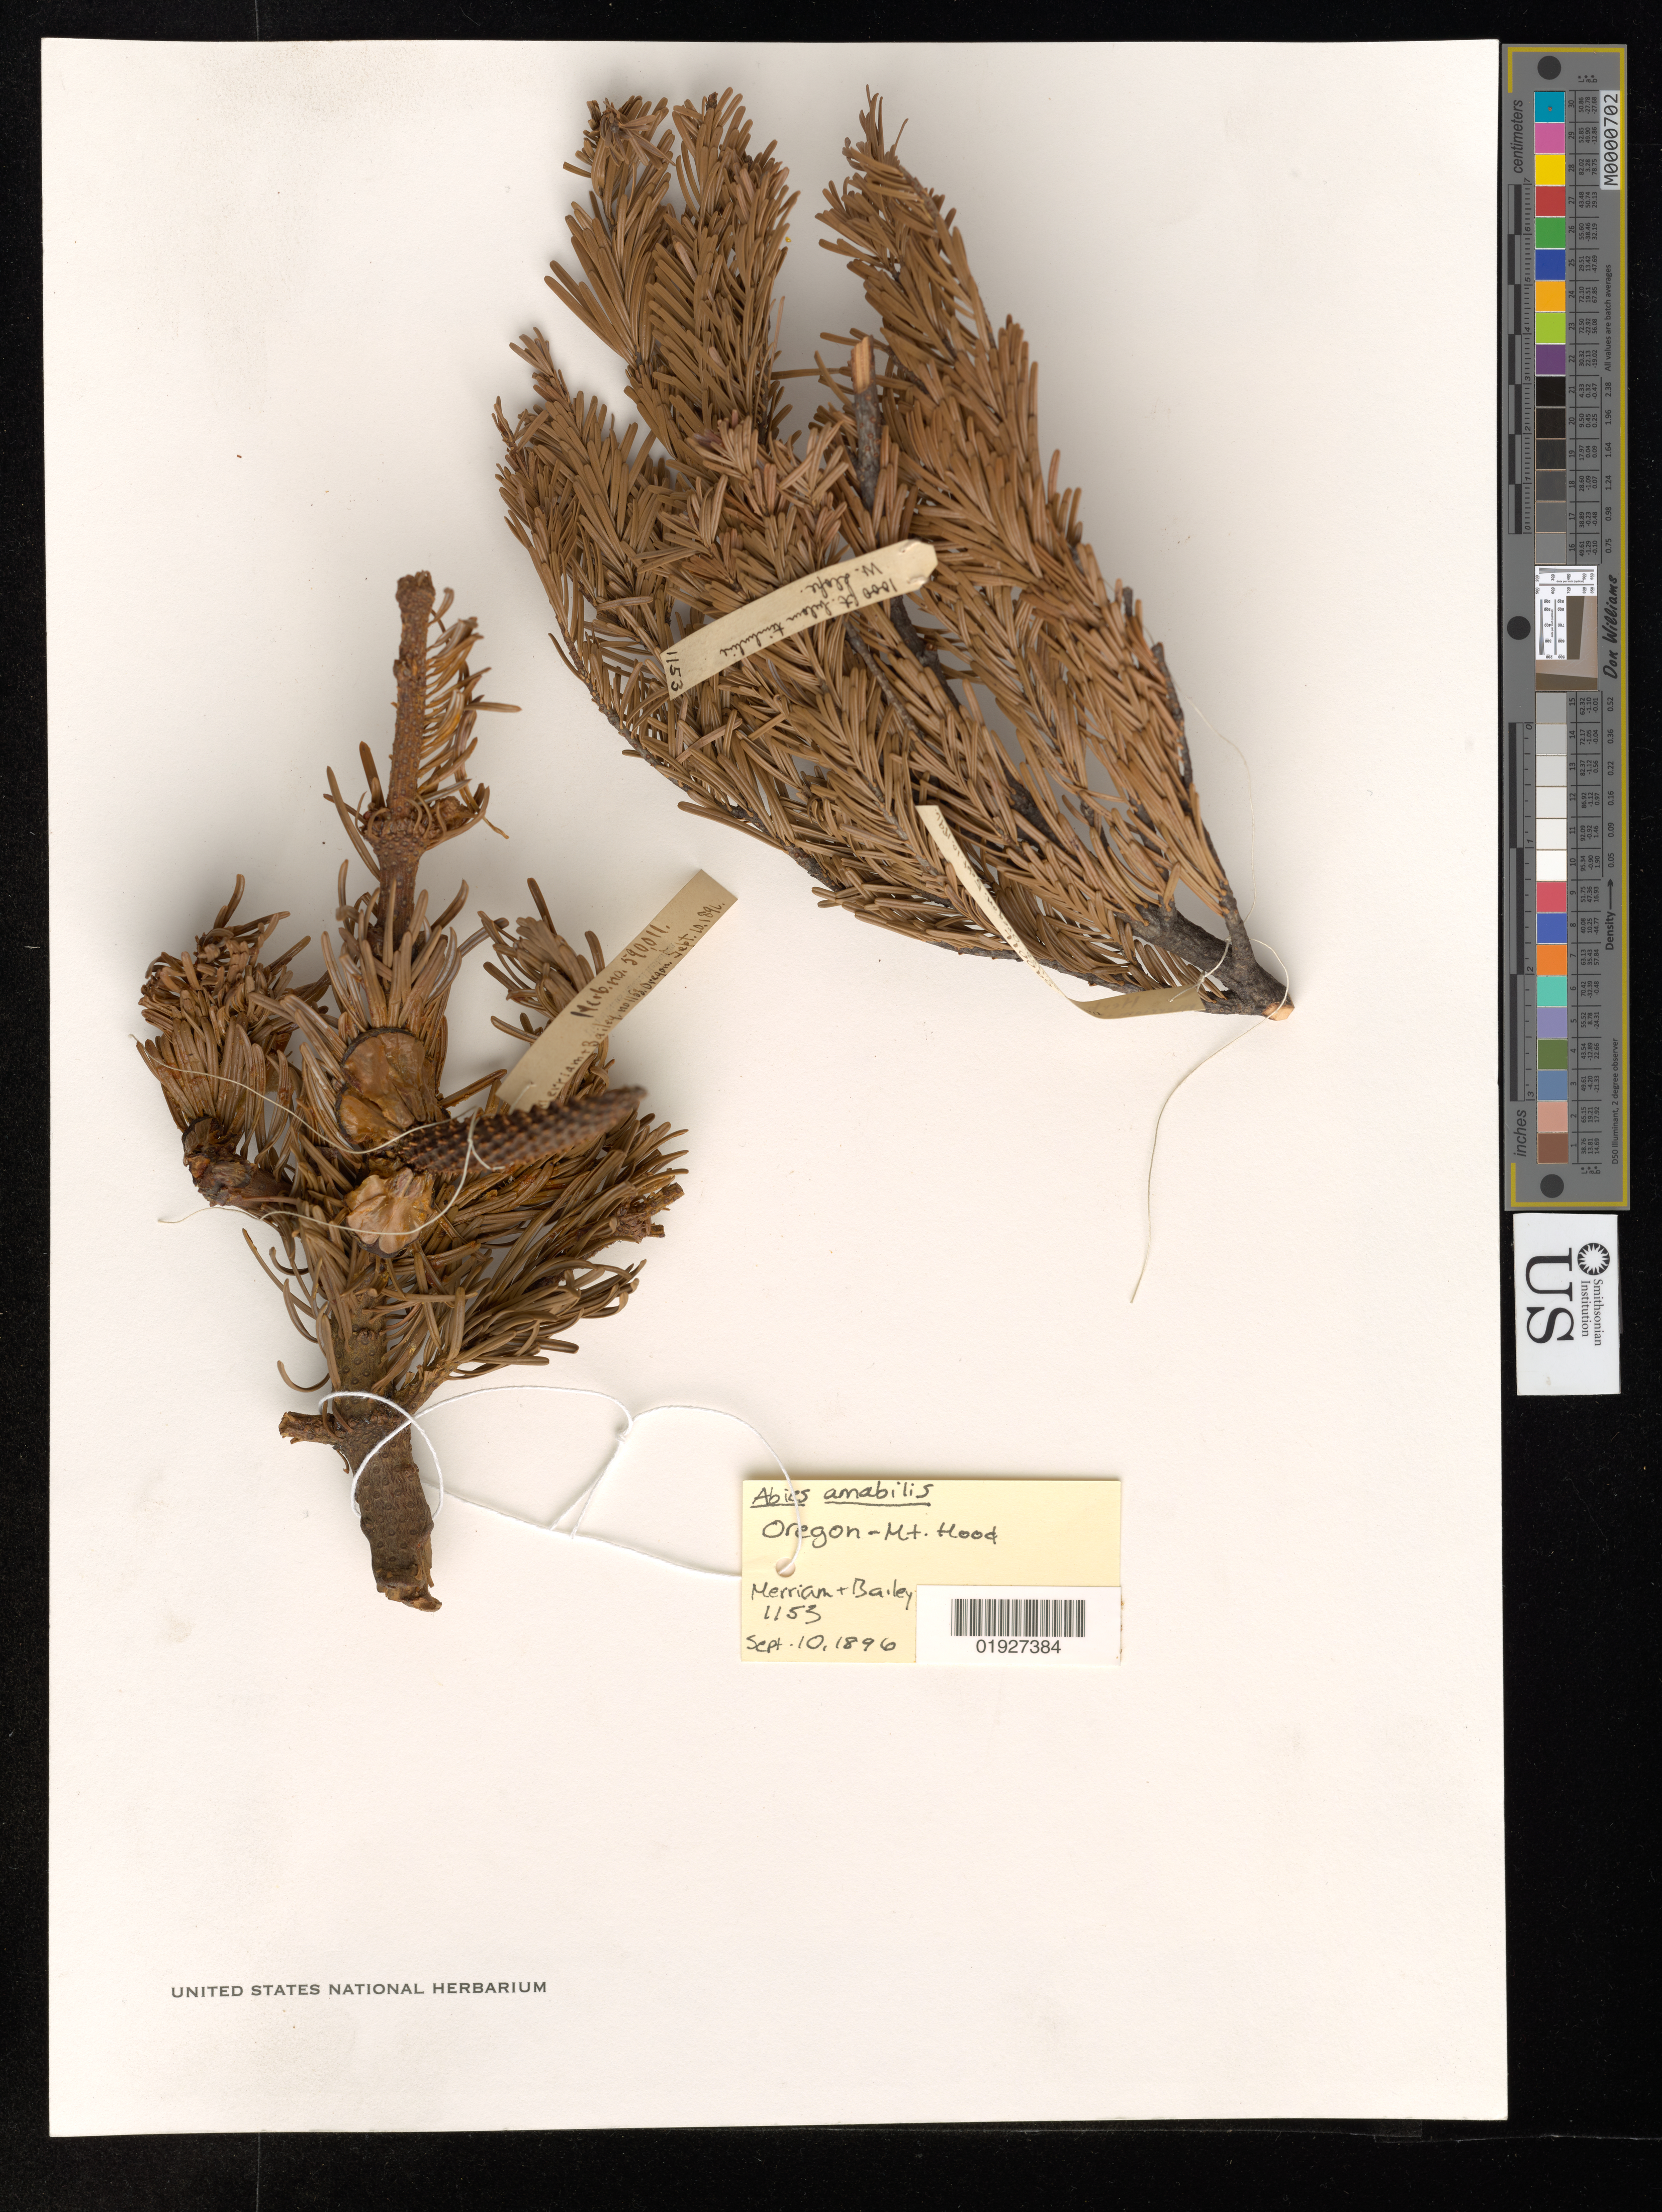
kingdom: Plantae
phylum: Tracheophyta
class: Pinopsida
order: Pinales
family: Pinaceae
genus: Abies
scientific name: Abies amabilis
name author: Douglas ex J. Forbes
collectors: C. Merriam & V. Bailey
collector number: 1153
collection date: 1896-09-10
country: United States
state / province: Oregon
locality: Mt. Hood, West slope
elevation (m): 305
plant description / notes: Herb. no. 590011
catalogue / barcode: US 590011